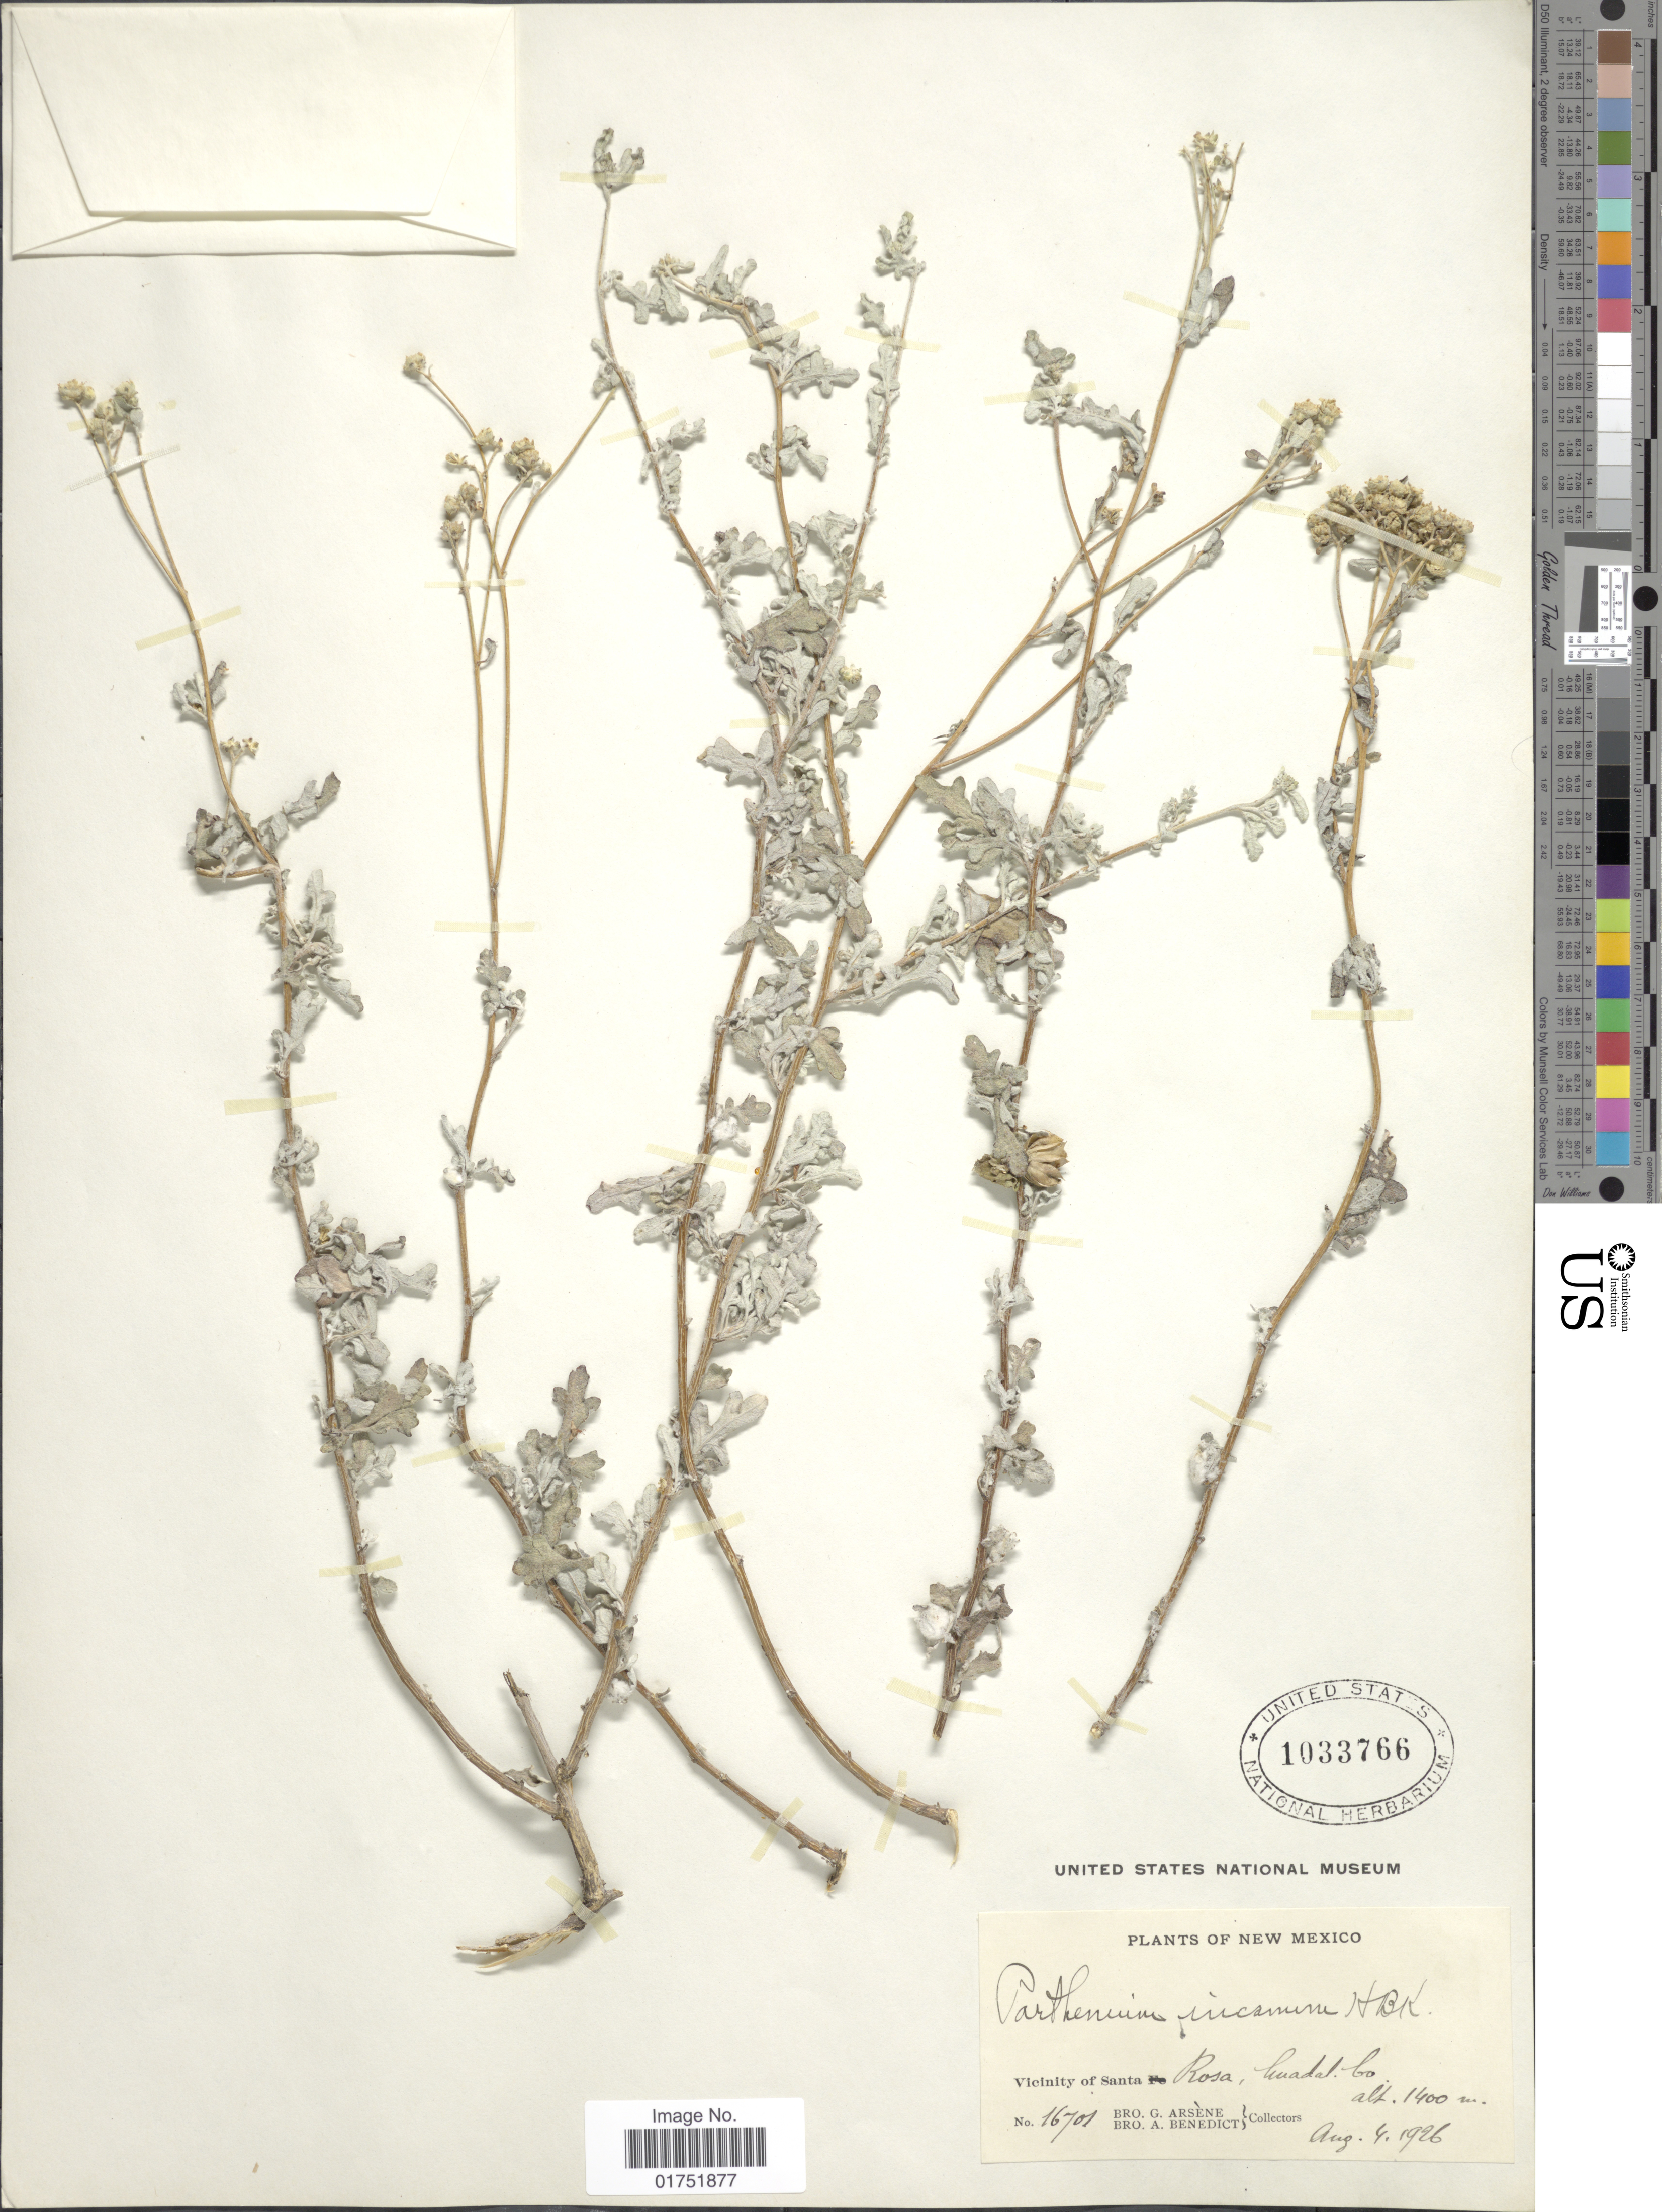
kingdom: Plantae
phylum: Tracheophyta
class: Magnoliopsida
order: Asterales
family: Asteraceae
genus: Parthenium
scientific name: Parthenium incanum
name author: Kunth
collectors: Bro. G. Arsène & Bro. A. Benedict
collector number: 16701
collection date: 1926-08-04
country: United States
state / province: New Mexico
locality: Vicinity of Santa Rosa, Guadal. Co.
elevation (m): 1400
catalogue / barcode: US 1033766